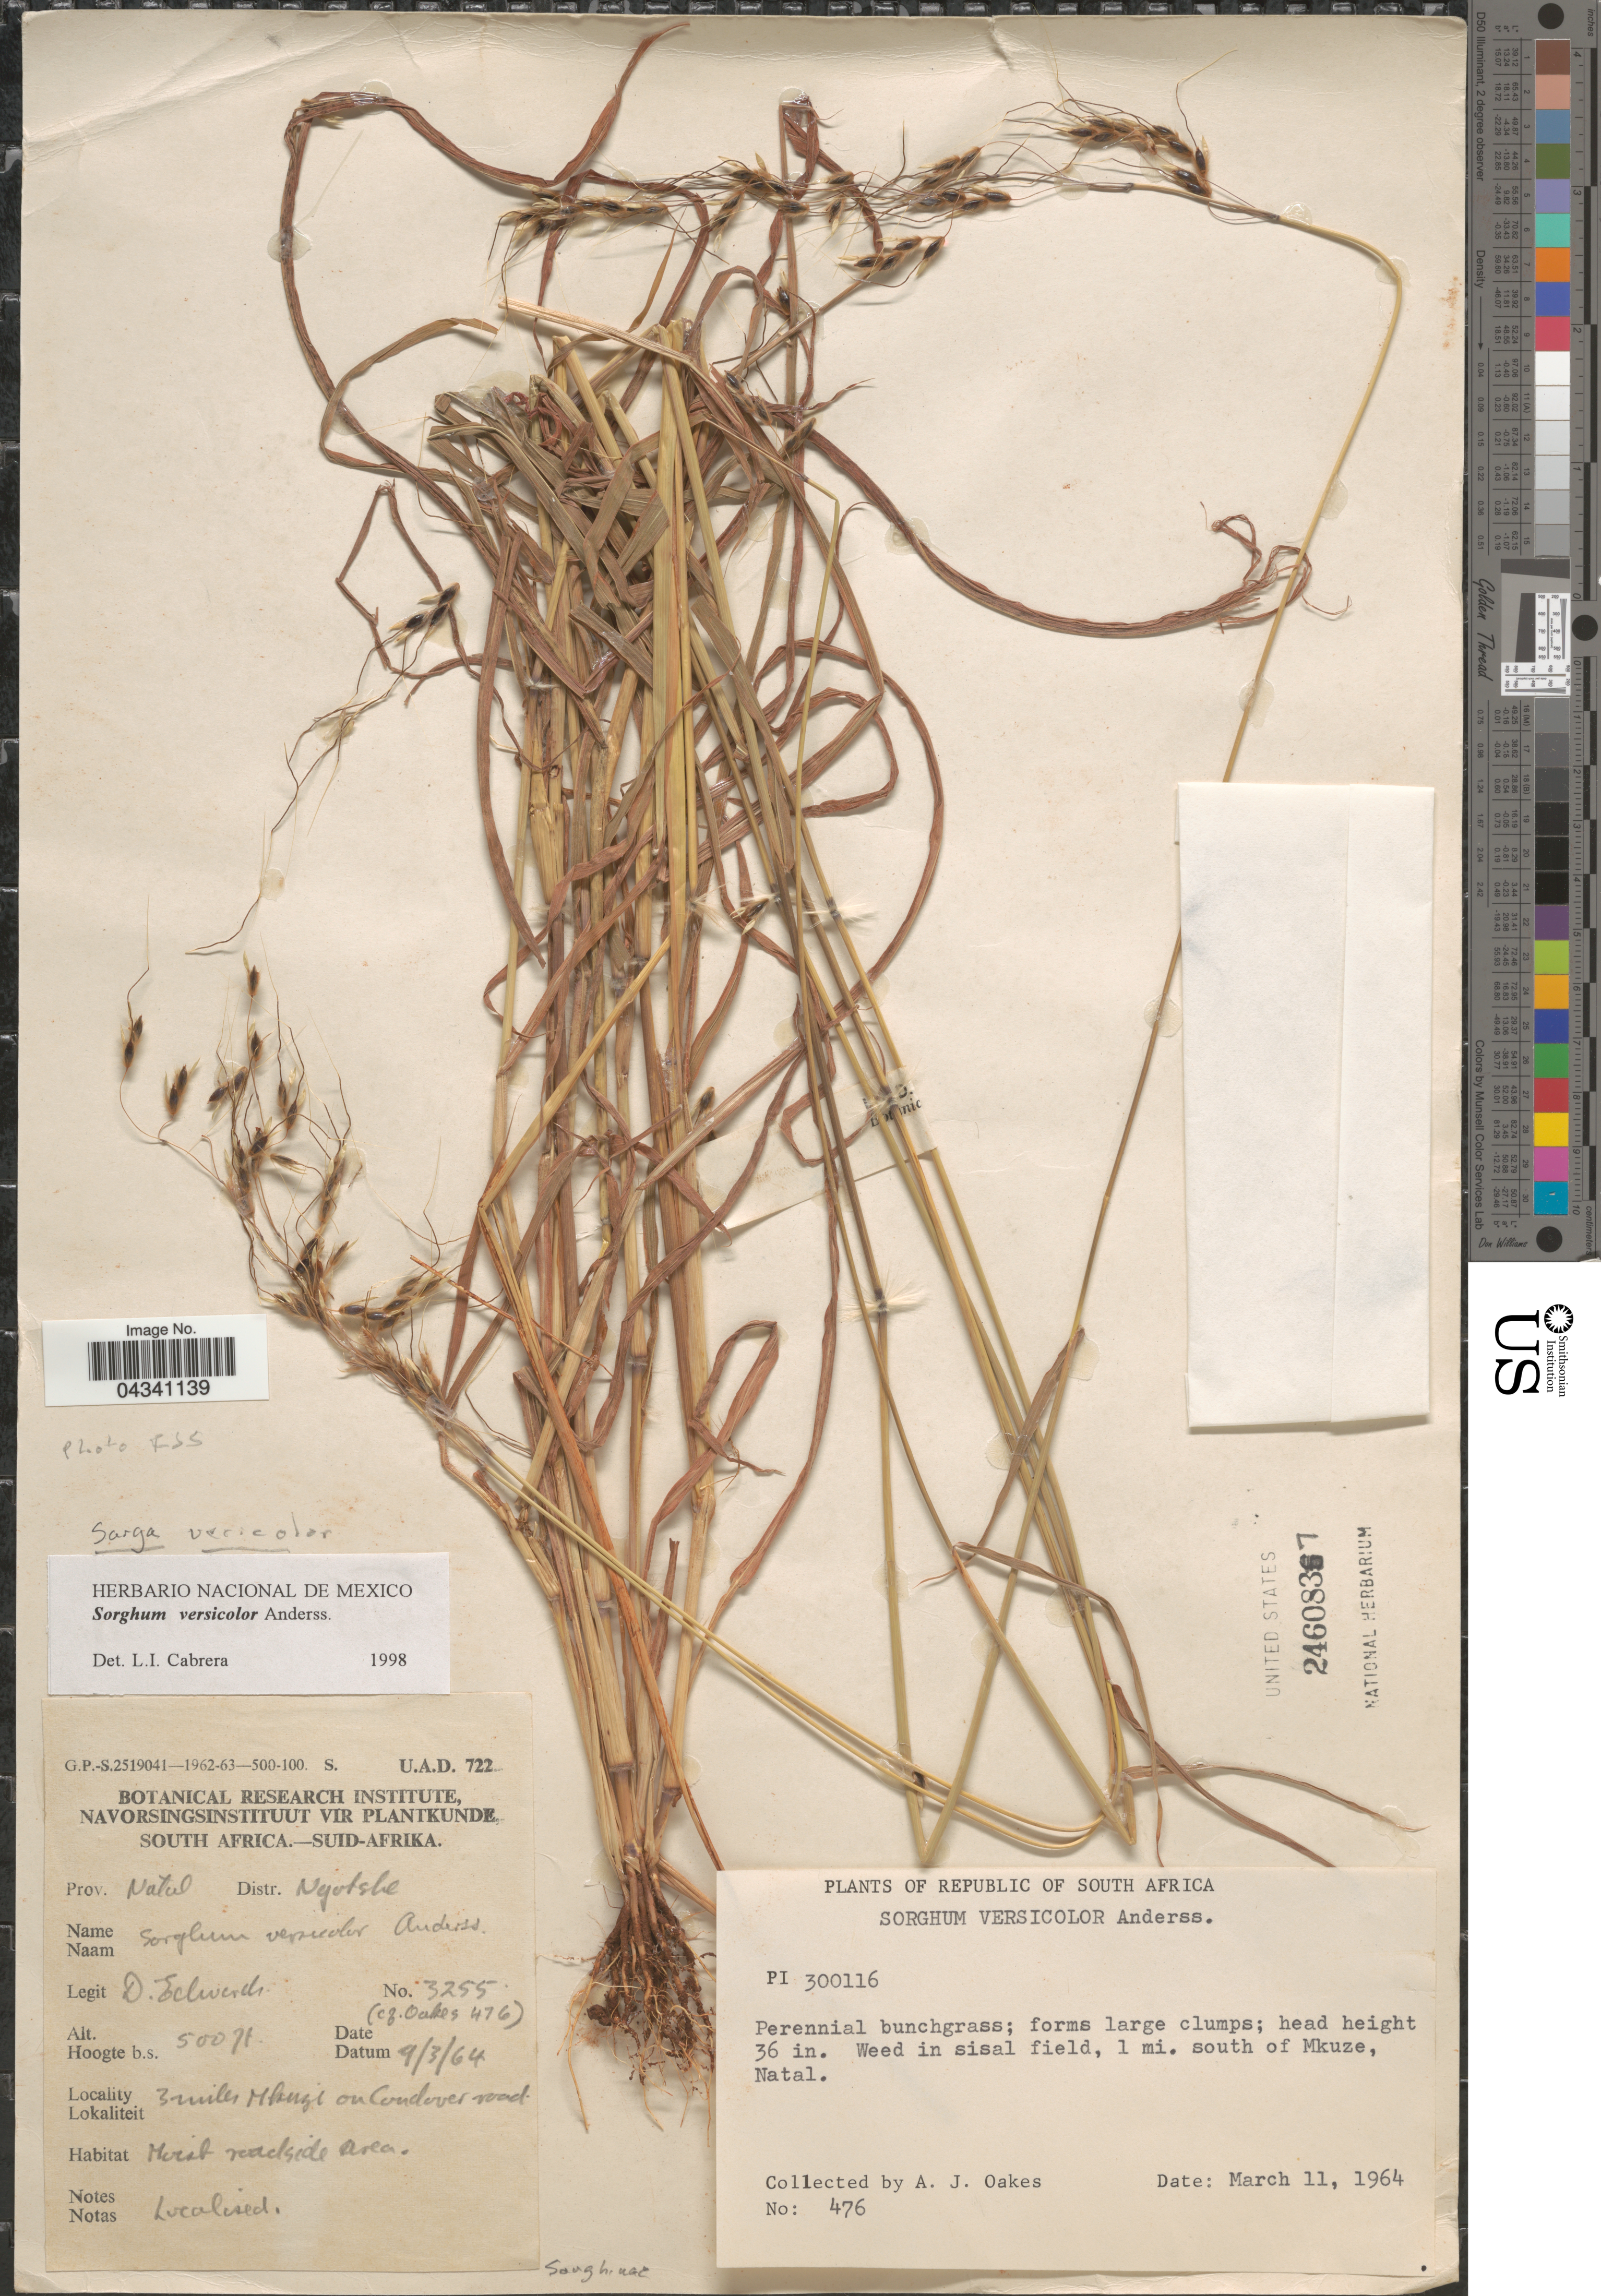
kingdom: Plantae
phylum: Tracheophyta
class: Liliopsida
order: Poales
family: Poaceae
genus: Sorghum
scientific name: Sorghum versicolor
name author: Andersson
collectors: A. Oakes & D. Edwards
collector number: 476/3255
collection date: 1964-03-09/1964-03-11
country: South Africa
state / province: KwaZulu-Natal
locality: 1 mi. south of Mkuze, Natal. 3 miles Mbuzi on Condover road.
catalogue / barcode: US 2460837